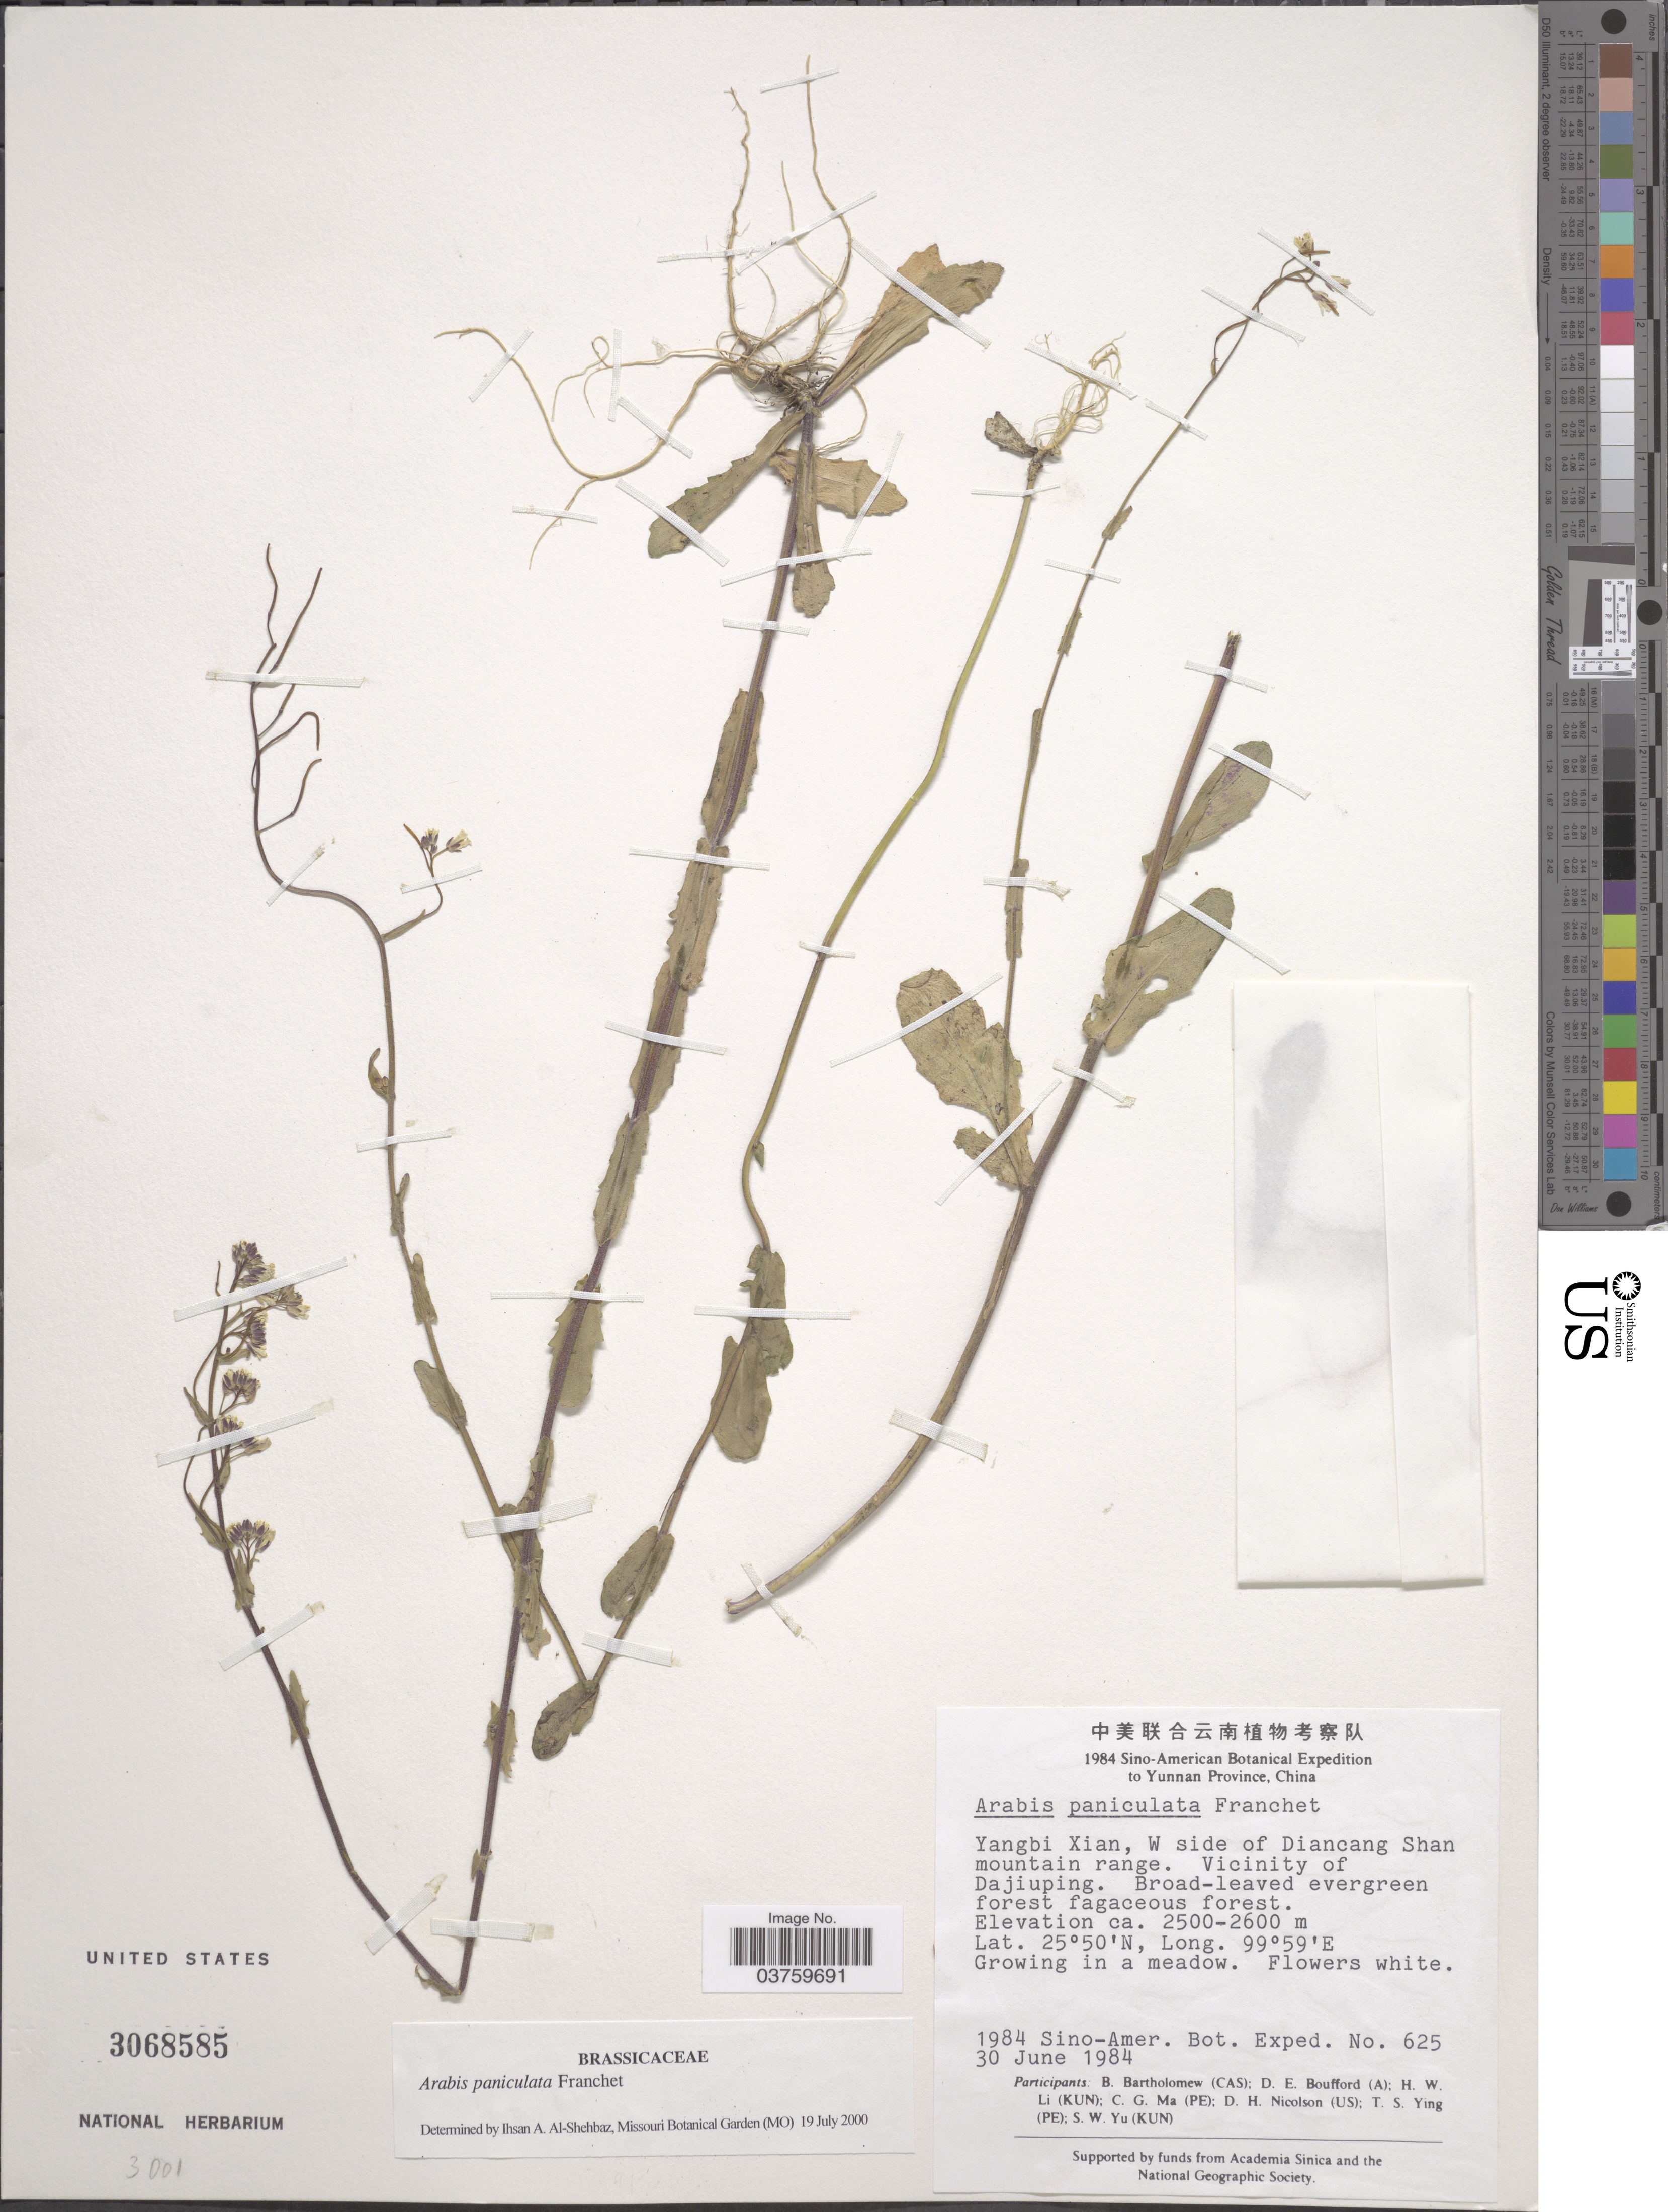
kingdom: Plantae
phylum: Tracheophyta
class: Magnoliopsida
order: Brassicales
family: Brassicaceae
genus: Arabis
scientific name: Arabis paniculata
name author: Franch.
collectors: B. Bartholomew, D. E. Boufford, H. W. Li, C. Ma & et al.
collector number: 625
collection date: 1984-06-30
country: China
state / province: Yunnan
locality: Yangbi Xian, W side of Diancang Shan mountain range. Vicinity of Dajiuping.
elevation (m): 2500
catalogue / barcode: US 3068585